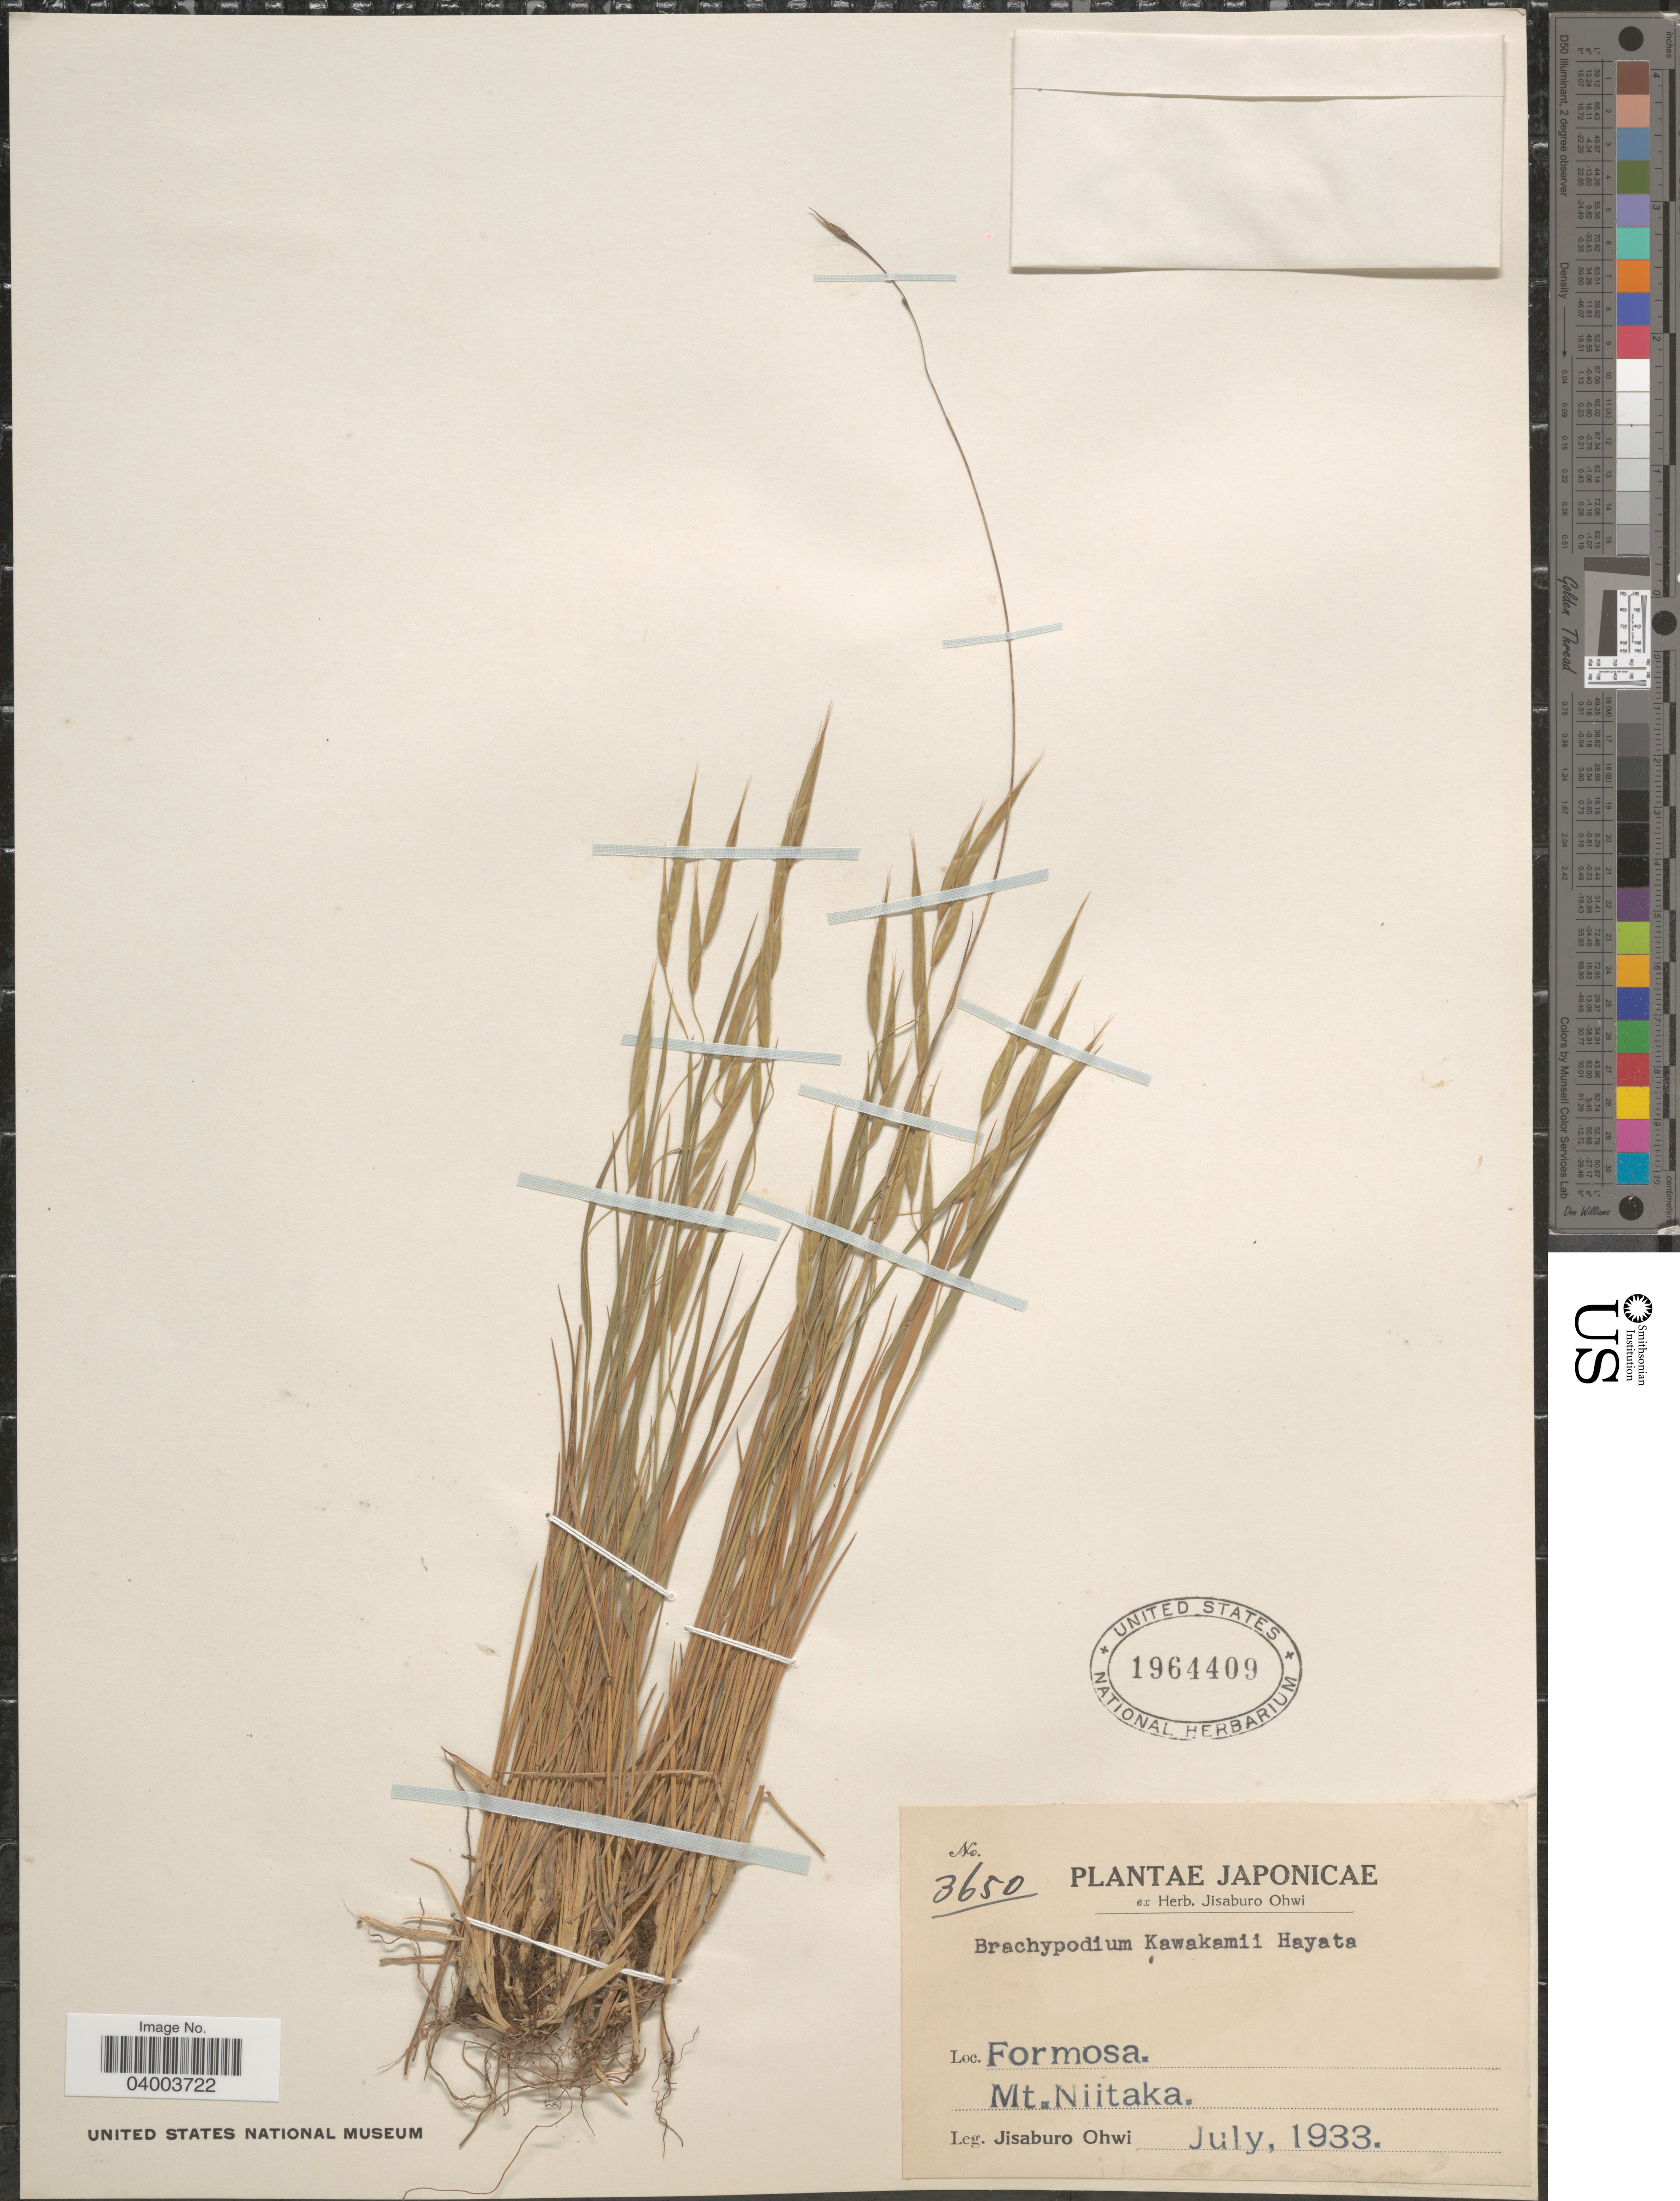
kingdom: Plantae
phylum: Tracheophyta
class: Liliopsida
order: Poales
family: Poaceae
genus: Brachypodium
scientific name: Brachypodium kawakamii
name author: Hayata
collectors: J. Ohwi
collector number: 3650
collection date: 1933-07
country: Japan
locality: Formosa. Mt. Niitaka.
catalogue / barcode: US 1964409